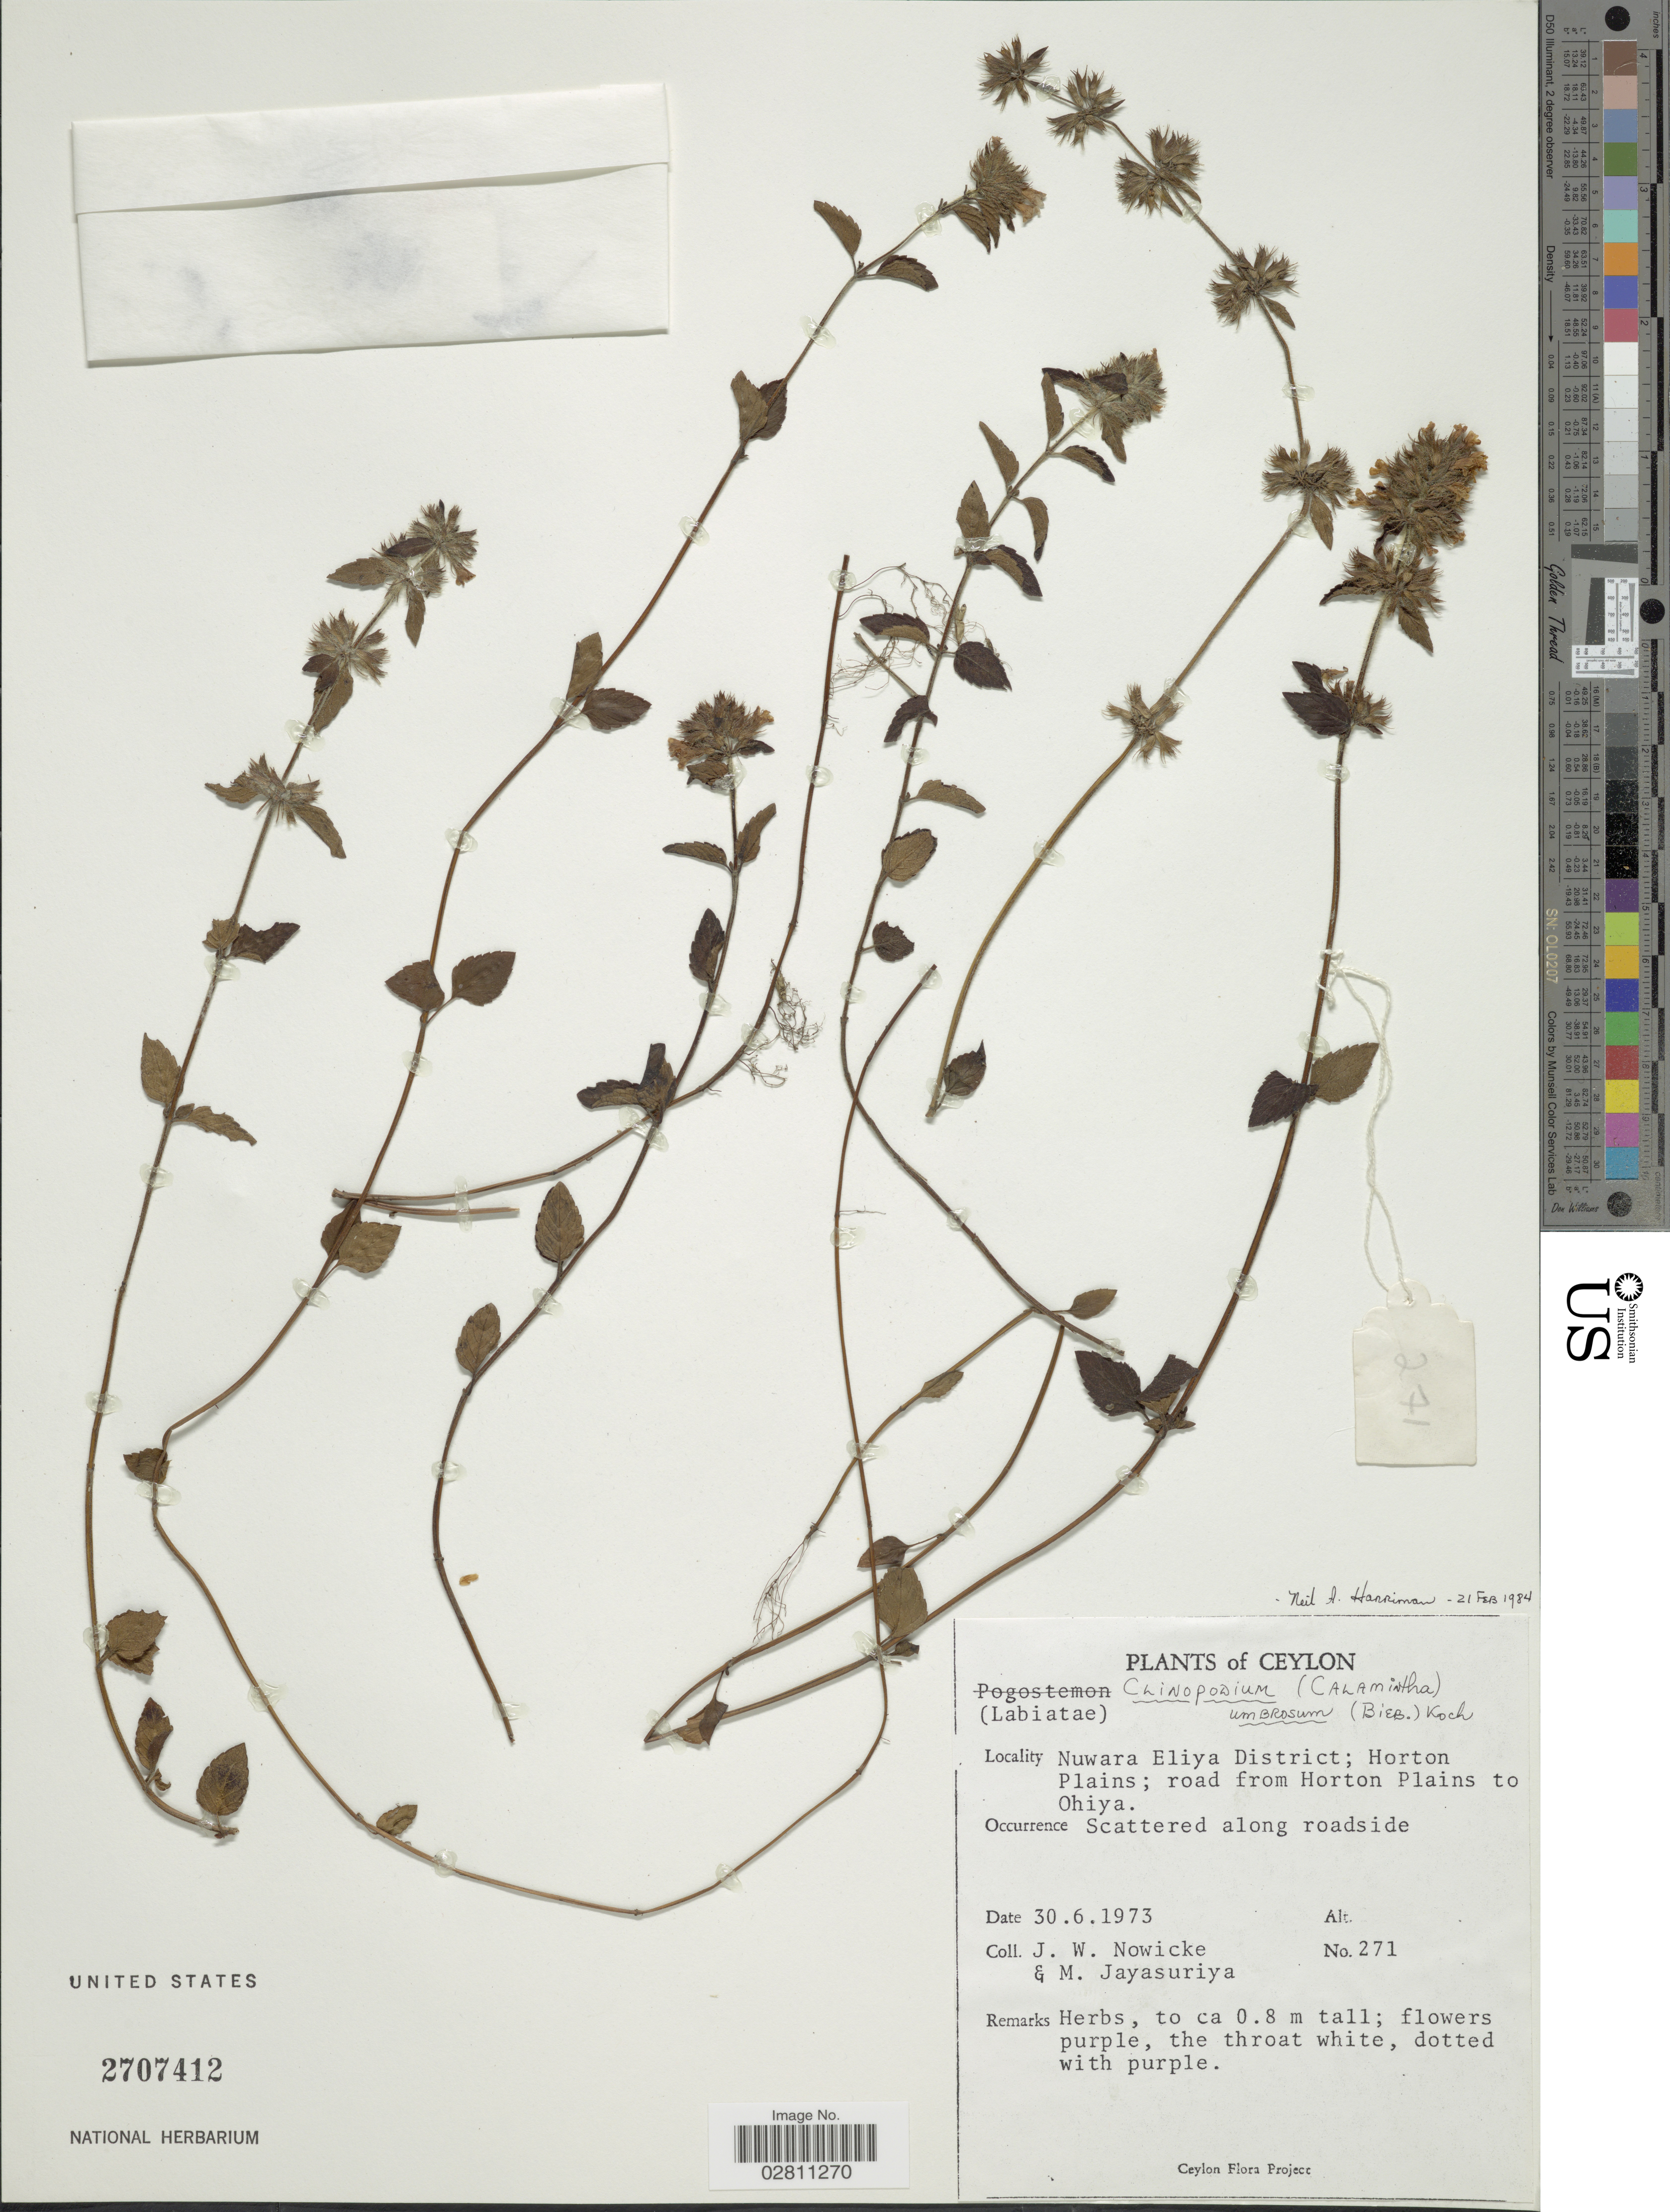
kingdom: Plantae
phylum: Tracheophyta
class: Magnoliopsida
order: Lamiales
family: Lamiaceae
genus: Clinopodium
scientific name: Clinopodium umbrosum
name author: (M. Bieb.) C. Koch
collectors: J. W. Nowicke & M. Jayasuriya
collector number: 271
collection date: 1973-06-30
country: Sri Lanka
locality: Ceylon, Nuwara Eliya District; Horton Plains; road from Horton Plains to Ohiya.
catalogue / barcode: US 2707412